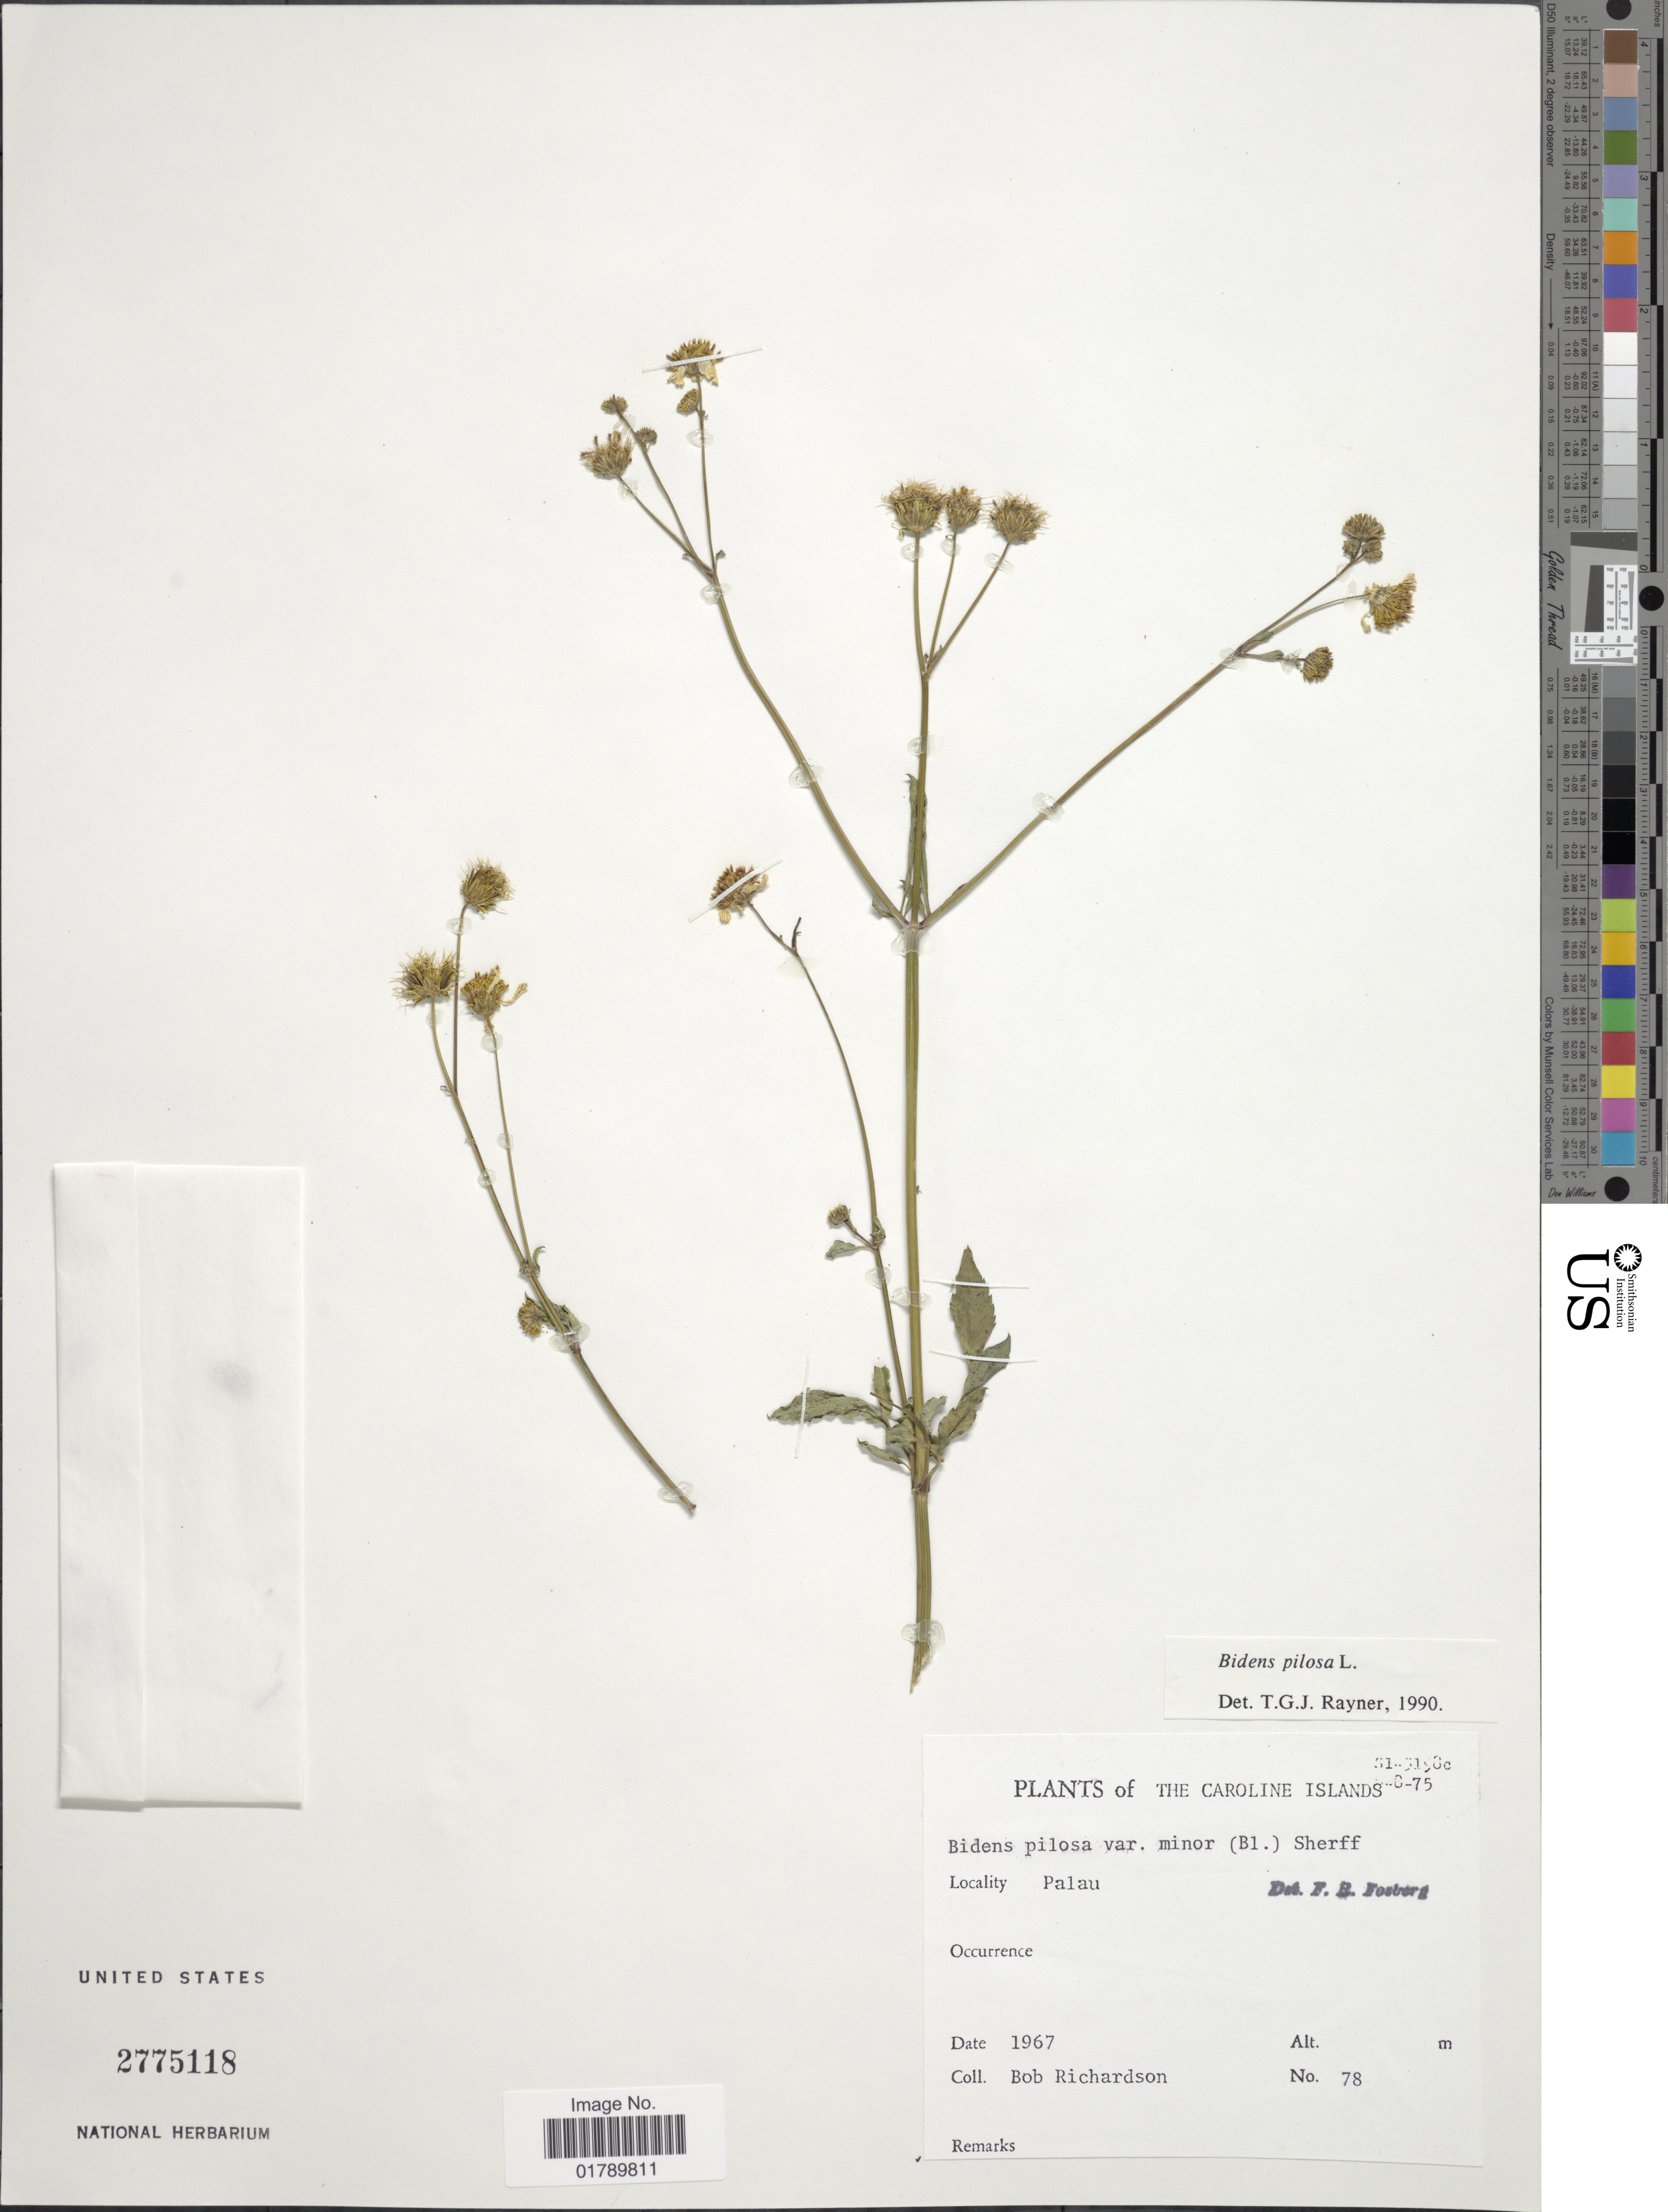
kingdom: Plantae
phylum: Tracheophyta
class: Magnoliopsida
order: Asterales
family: Asteraceae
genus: Bidens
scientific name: Bidens pilosa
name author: L.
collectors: B. Richardson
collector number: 78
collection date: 1967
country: Palau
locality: Palau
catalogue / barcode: US 2775118